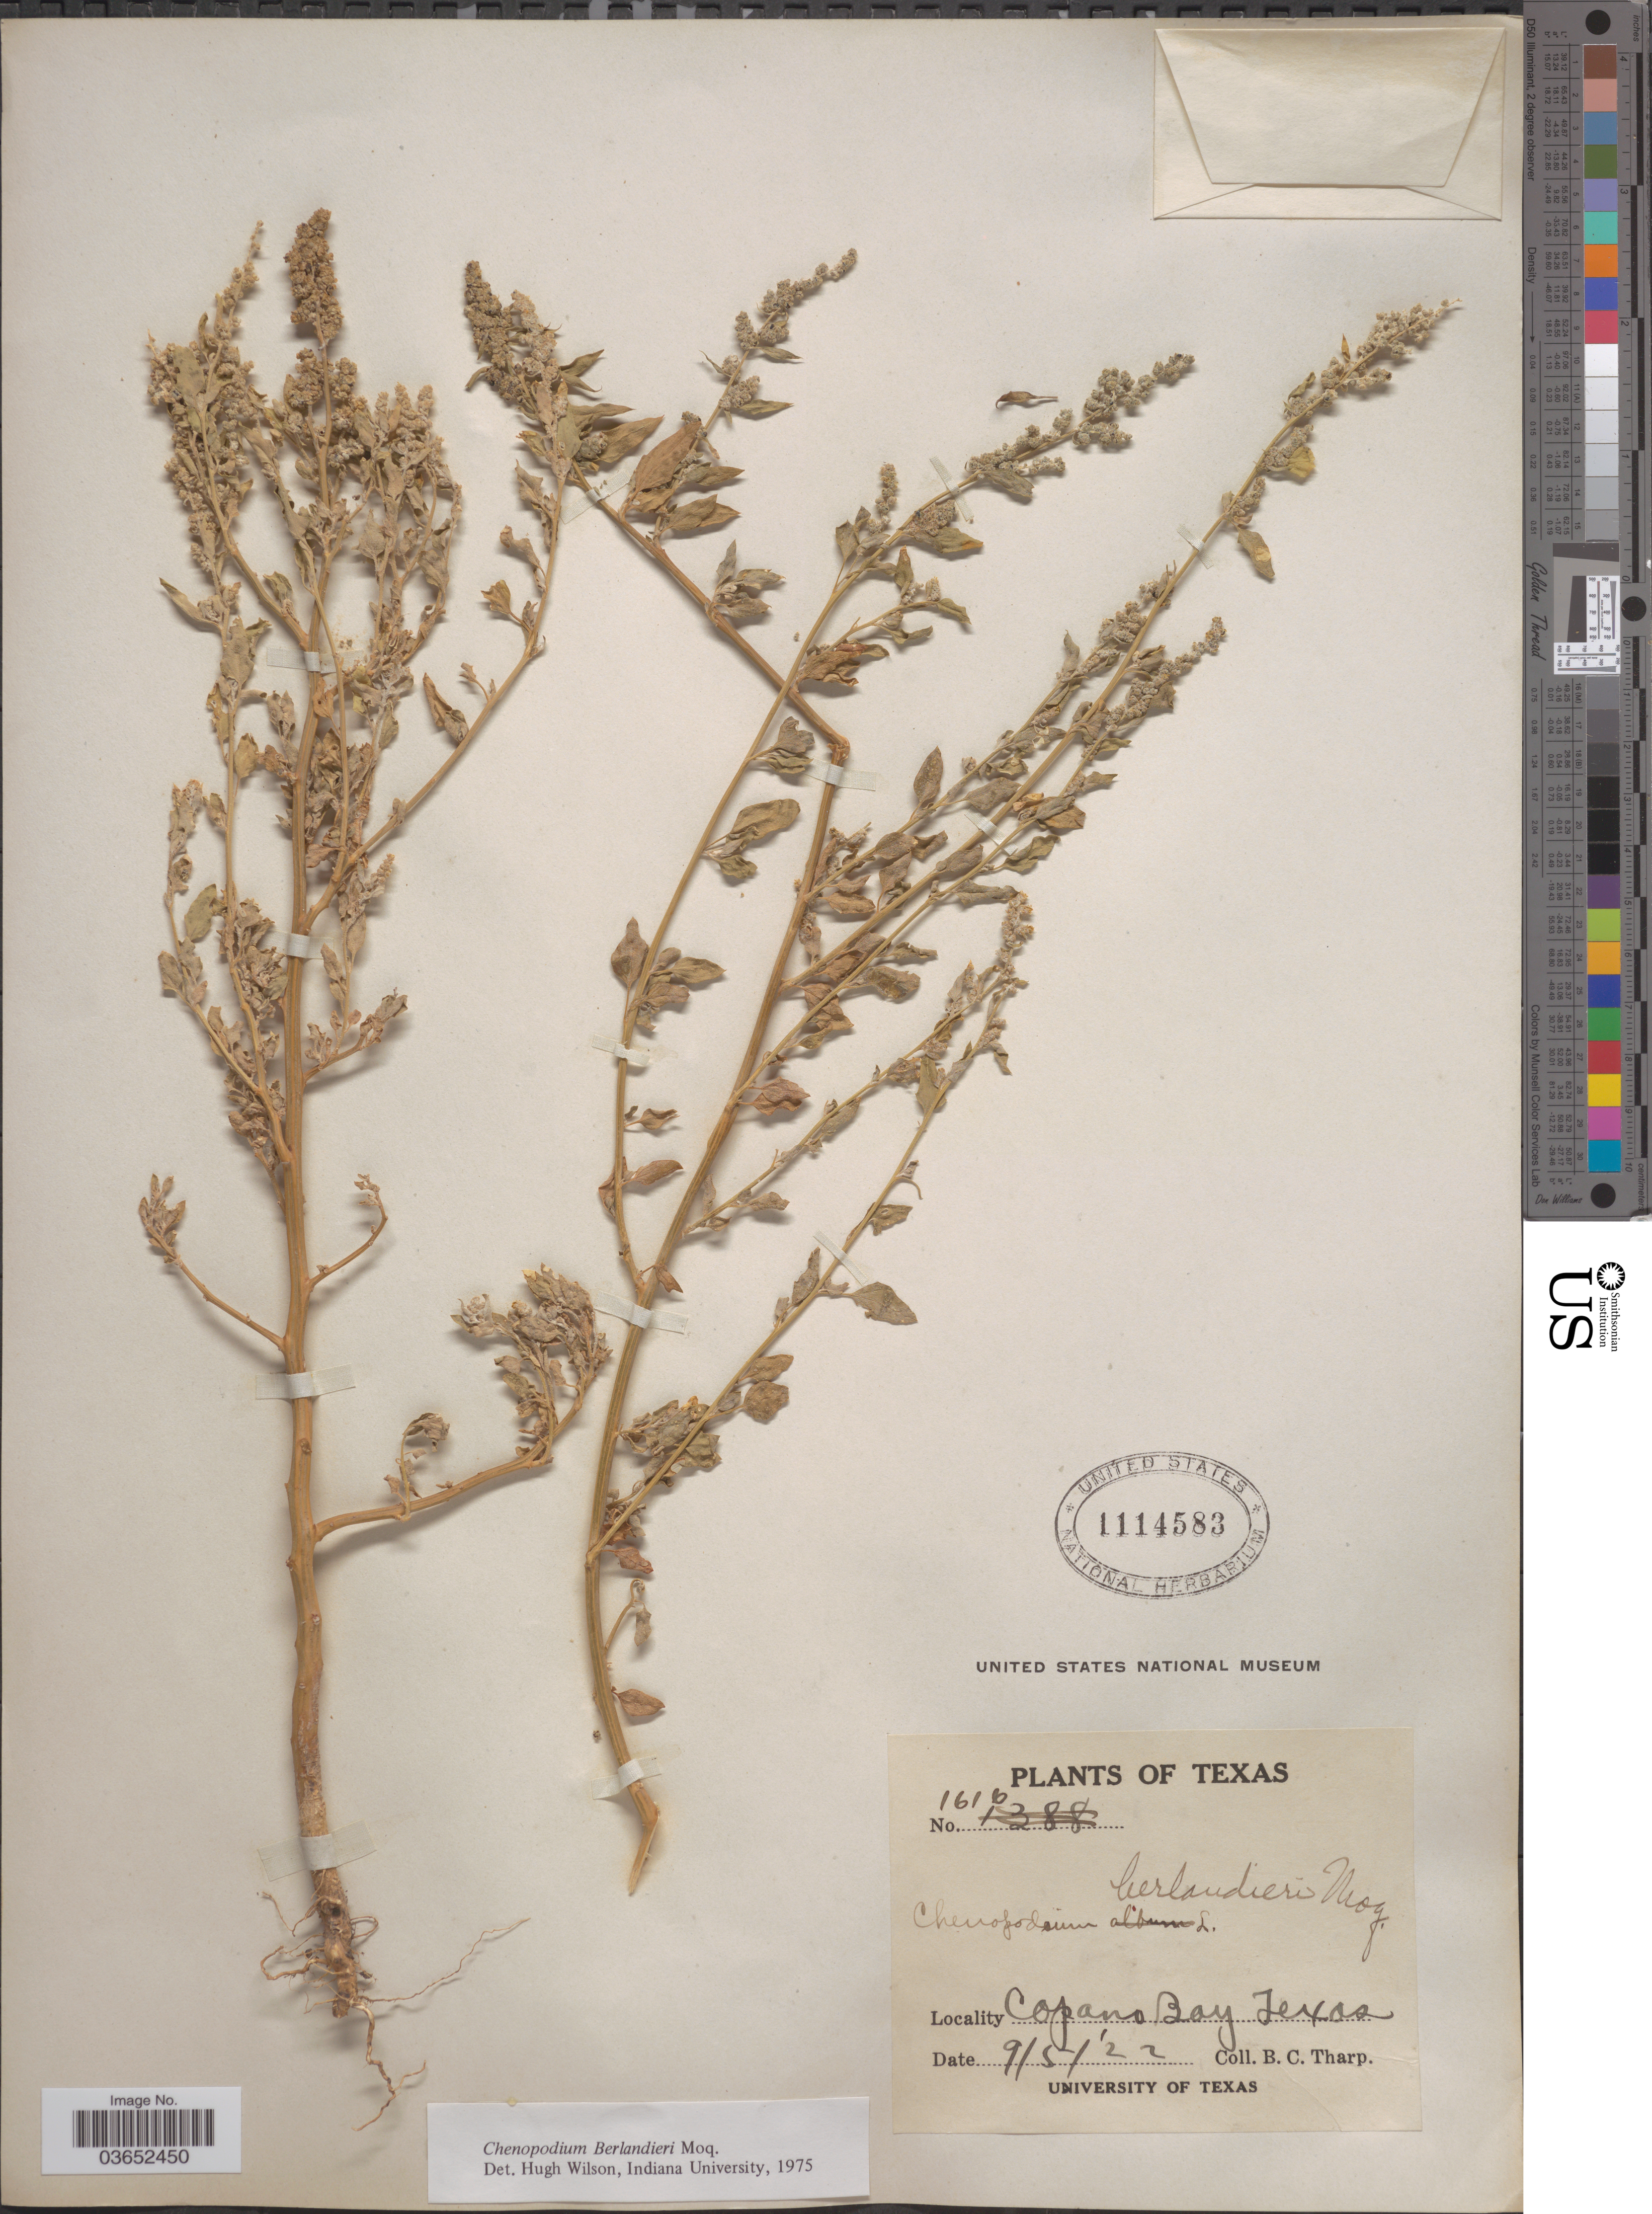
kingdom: Plantae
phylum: Tracheophyta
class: Magnoliopsida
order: Caryophyllales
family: Amaranthaceae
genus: Chenopodium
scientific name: Chenopodium berlandieri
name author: Moq.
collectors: B. C. Tharp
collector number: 1616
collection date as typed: Transcribed d/m/y: 5/9/22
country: United States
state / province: Texas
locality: Copano Bay.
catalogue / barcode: US 1114583